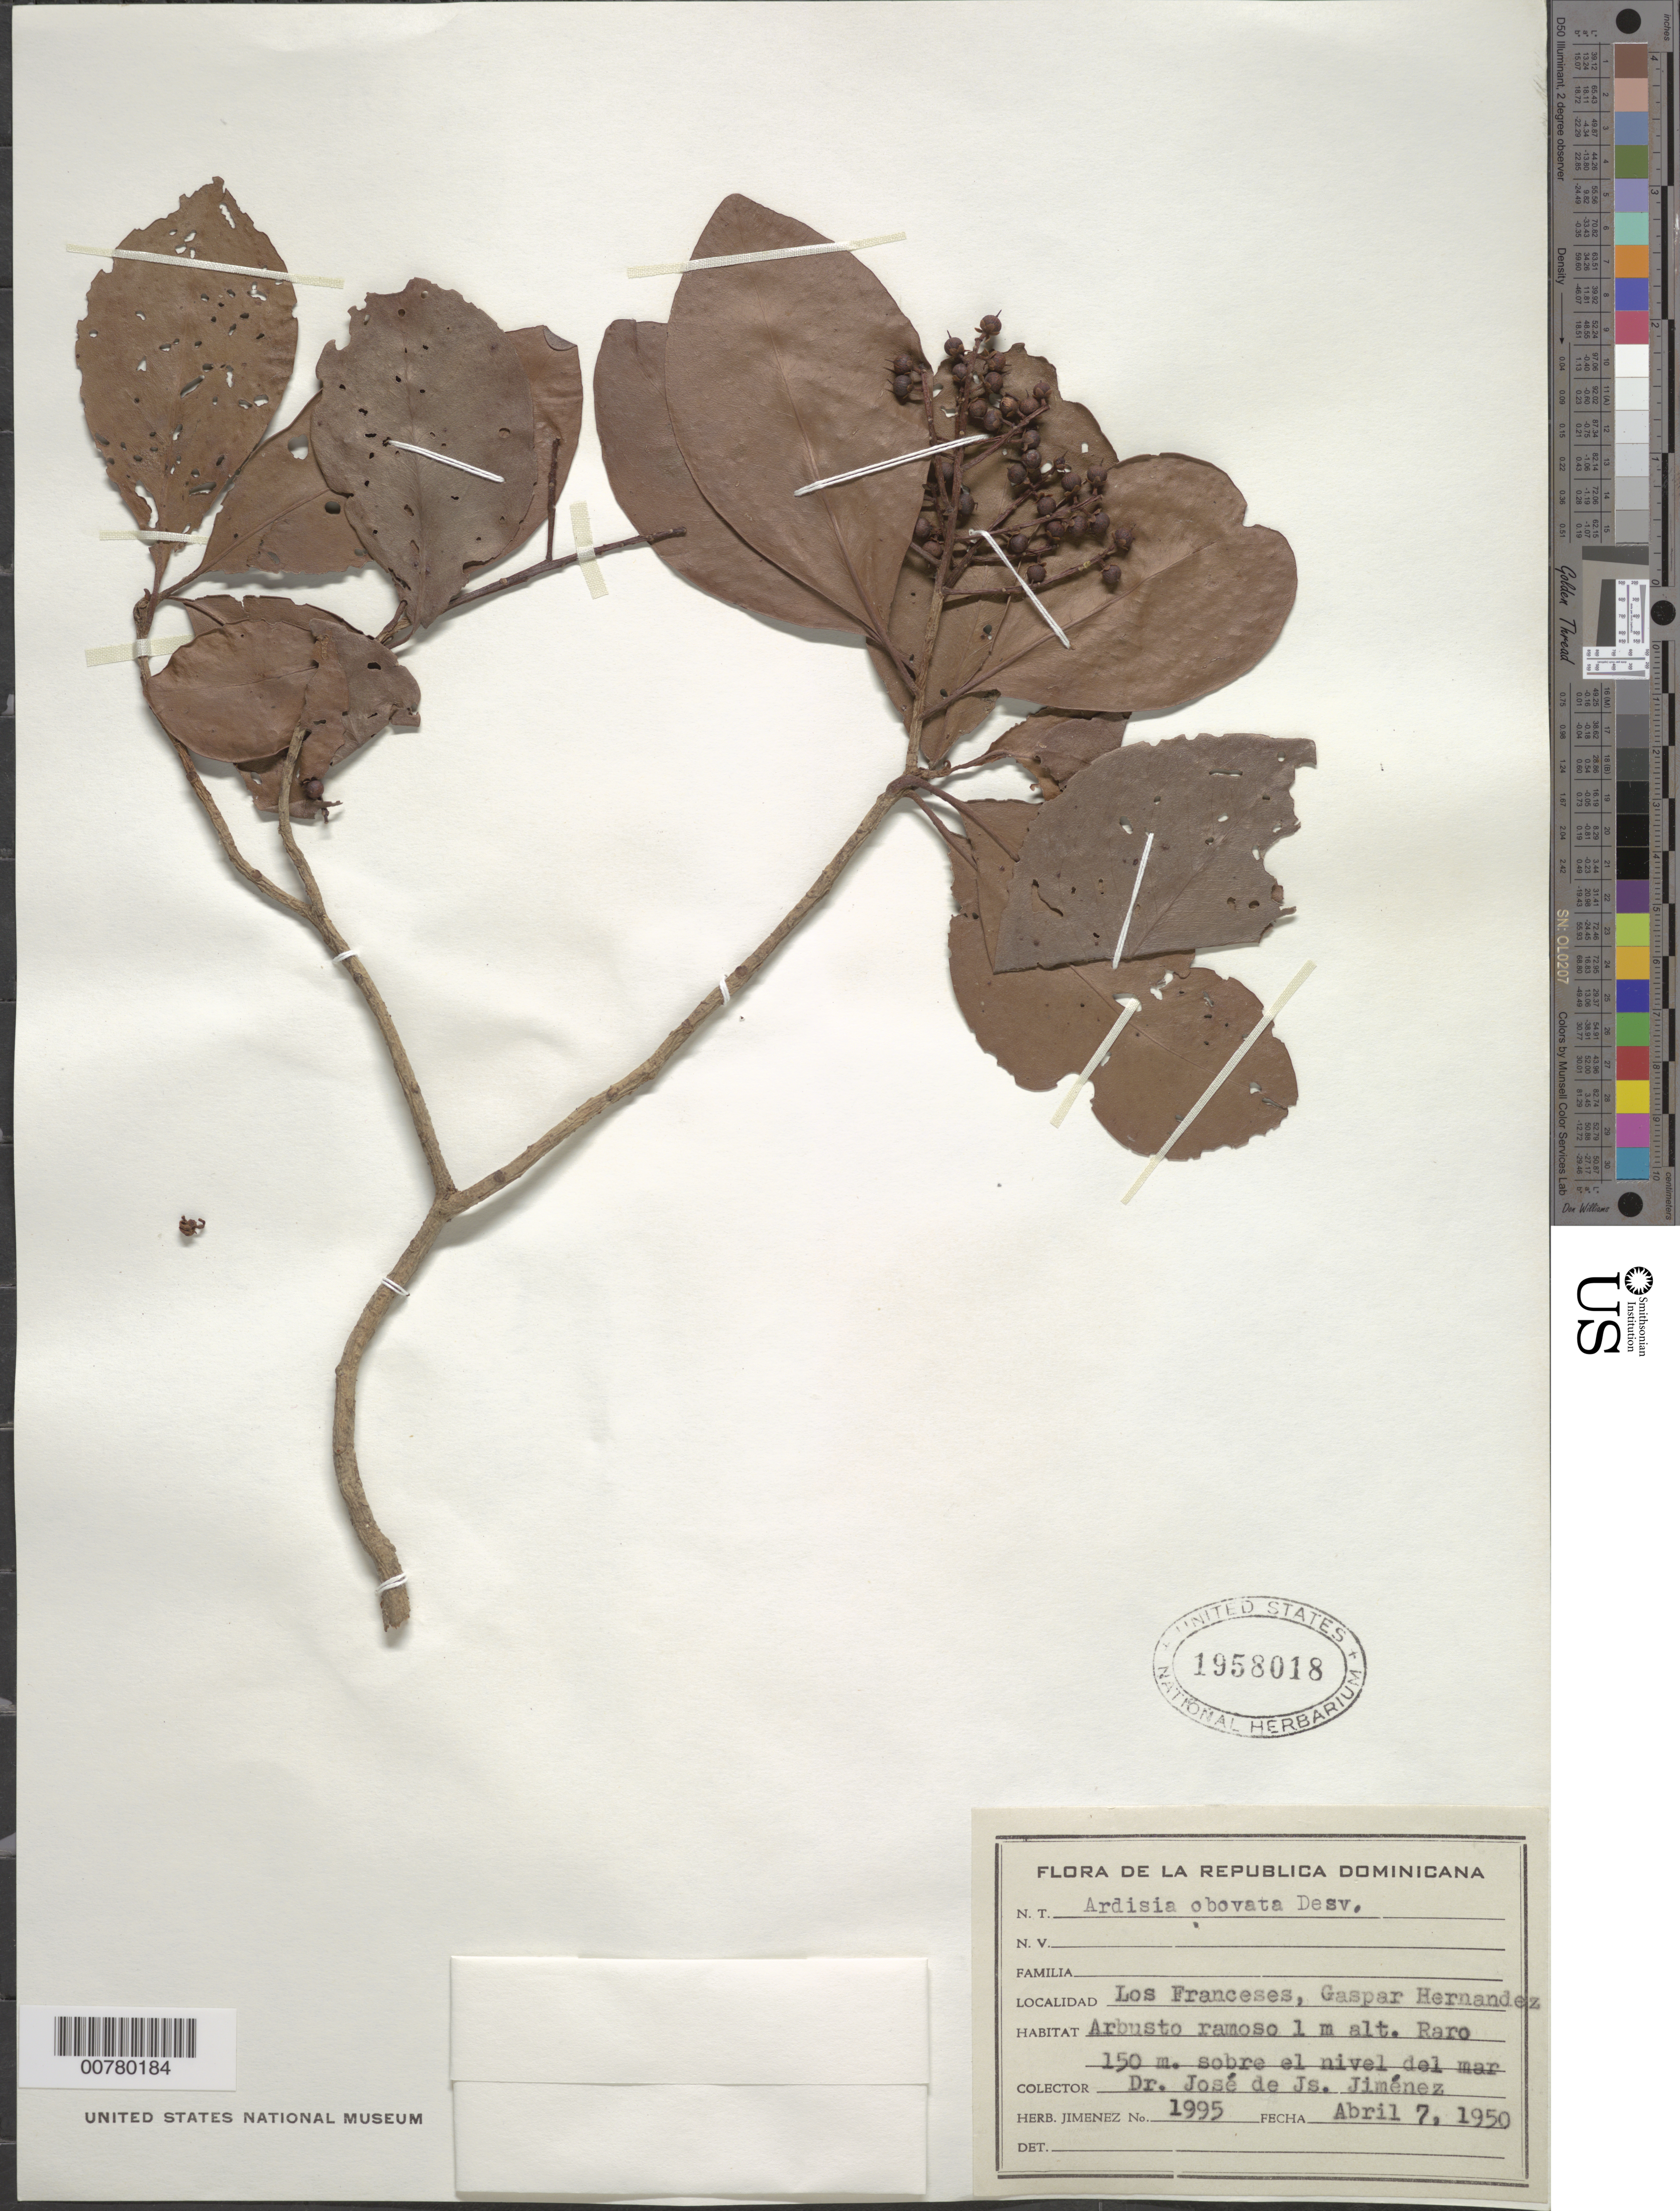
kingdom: Plantae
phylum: Tracheophyta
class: Magnoliopsida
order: Ericales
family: Primulaceae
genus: Ardisia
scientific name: Ardisia obovata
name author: Desv. ex Ham.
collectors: J. J. Jiménez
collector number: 1995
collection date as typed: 07 Apr 1950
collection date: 1950-04-07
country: Dominican Republic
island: Hispaniola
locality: Los Franceses, Gaspar Hernández.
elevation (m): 150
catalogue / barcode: US 1958018